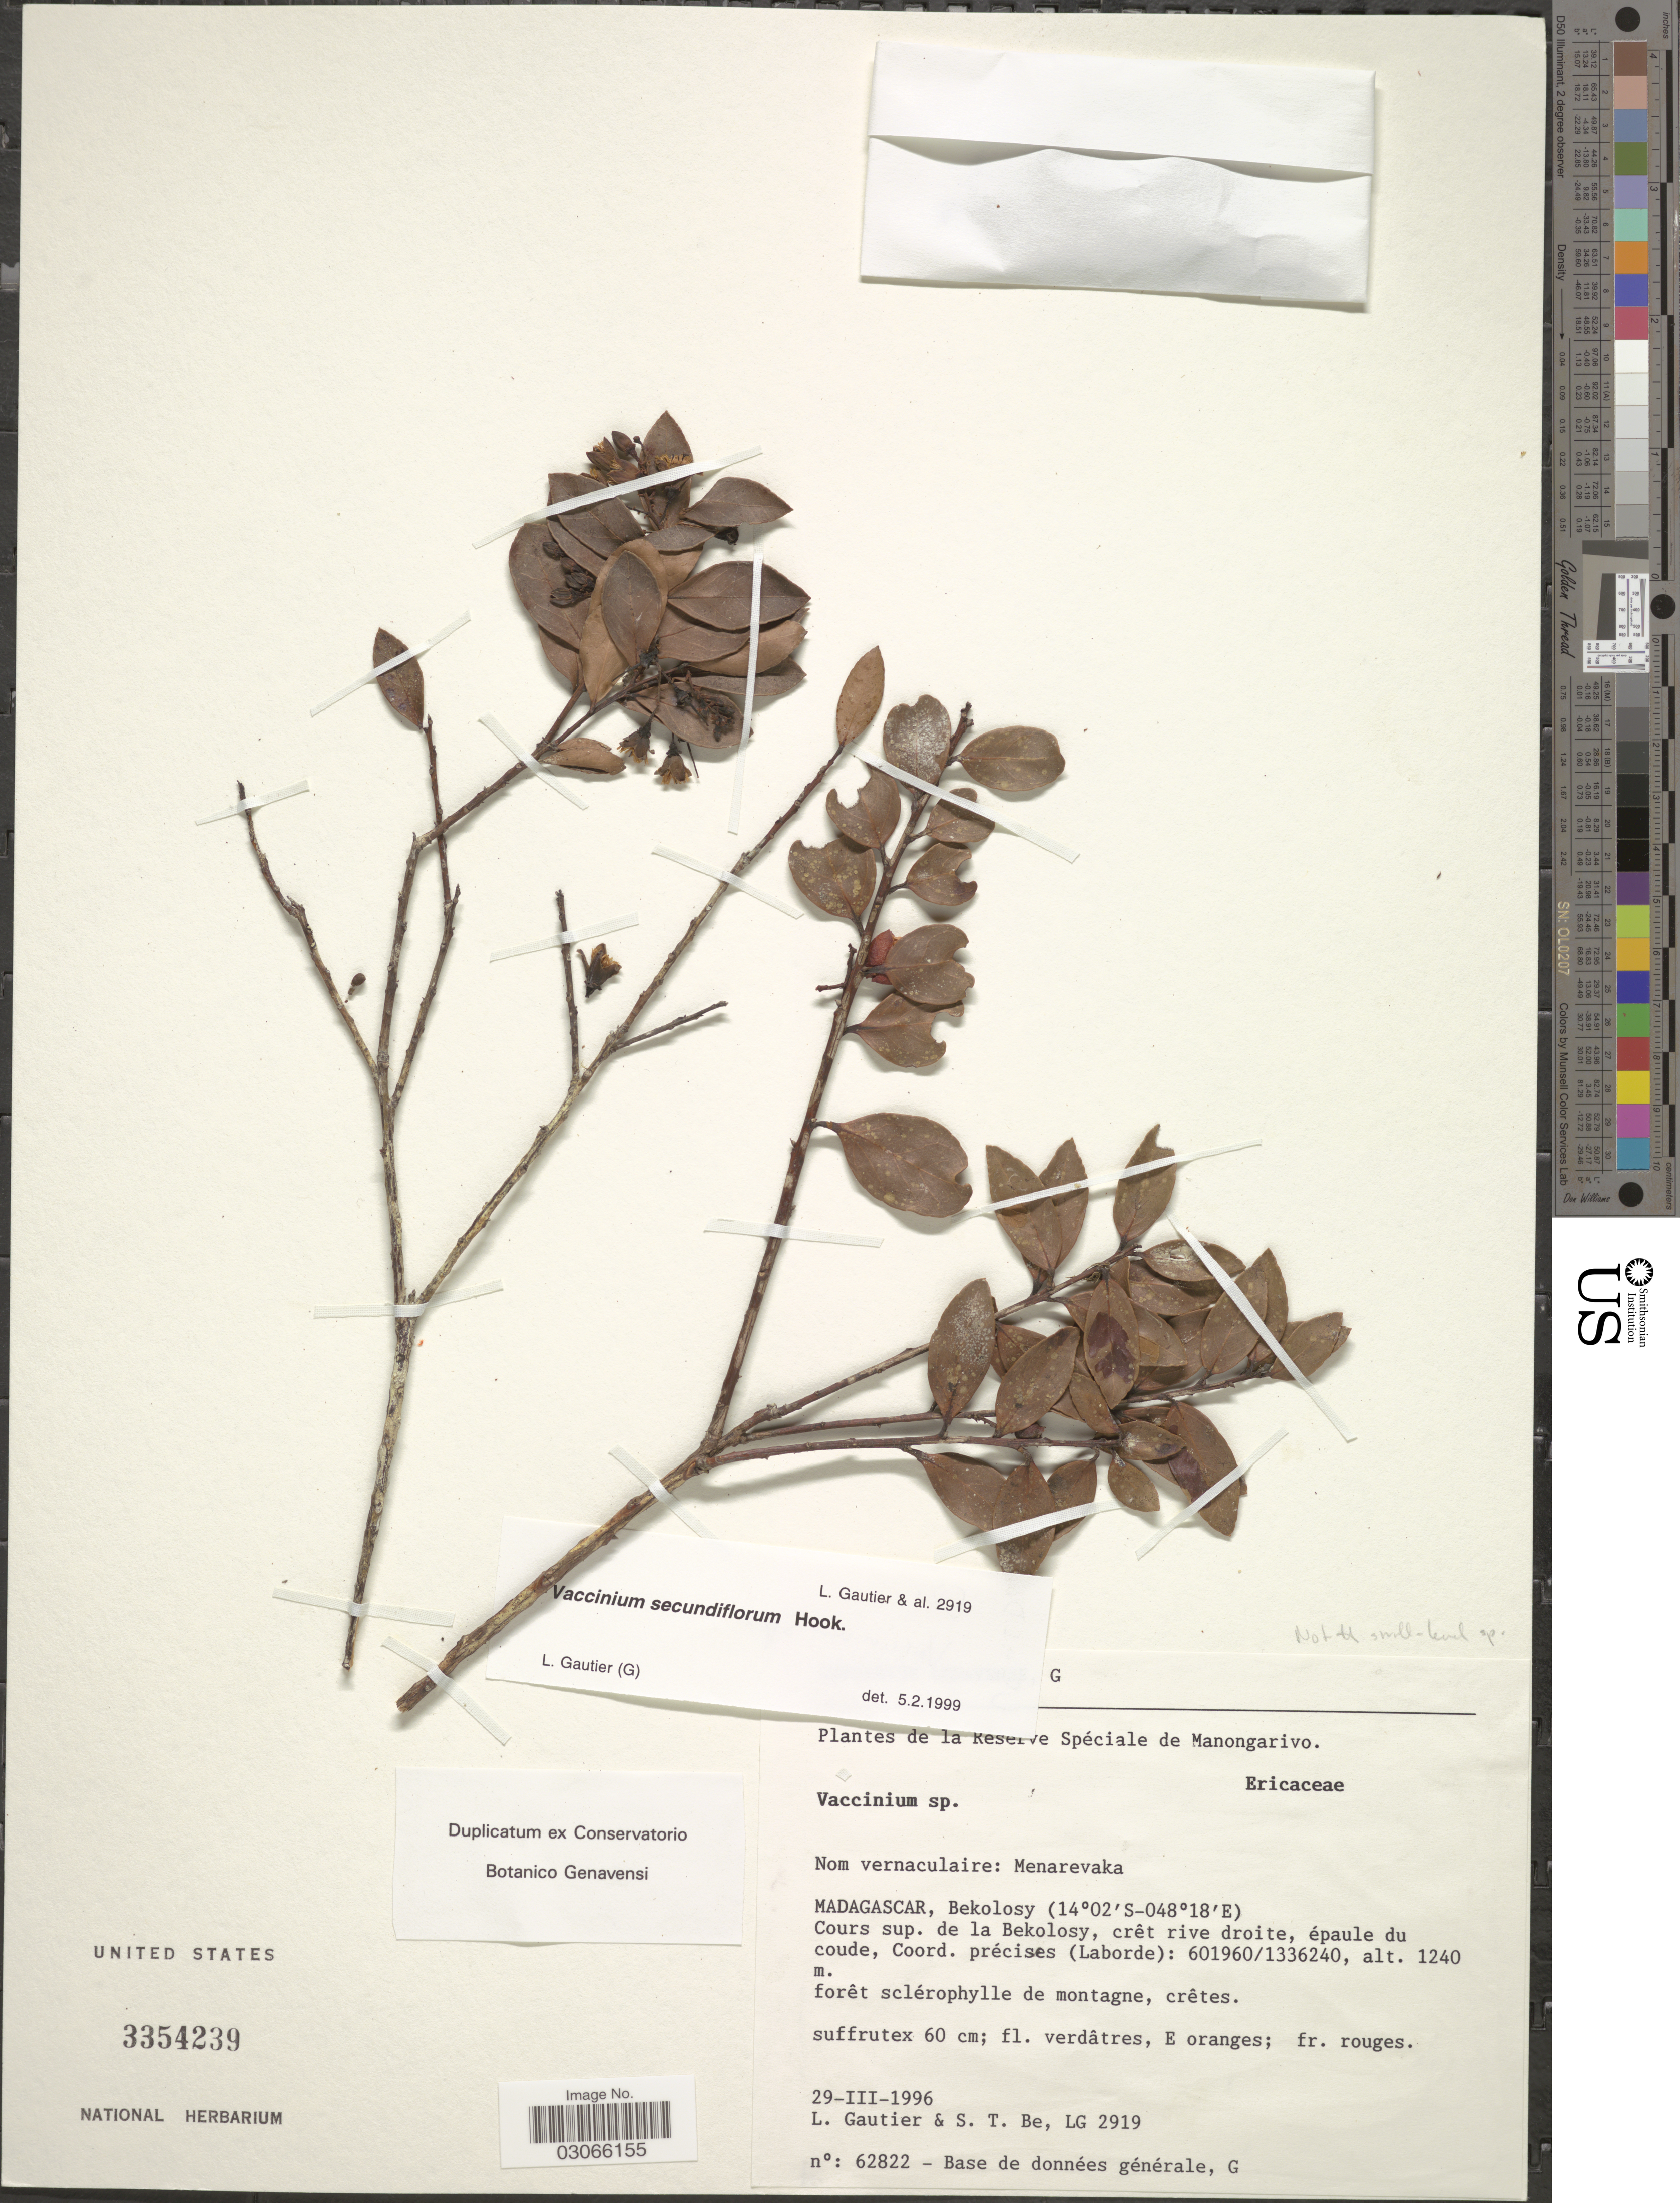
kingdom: Plantae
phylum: Tracheophyta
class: Magnoliopsida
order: Ericales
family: Ericaceae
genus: Vaccinium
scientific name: Vaccinium secundiflorum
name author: Hook.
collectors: L. Gautier & S. Be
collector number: LG2919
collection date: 1996-03-29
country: Madagascar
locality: Bekolosy, Cours sup. de la Bekolosy, crêt rive droite, épaule du coude.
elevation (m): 1240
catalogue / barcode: US 3354239